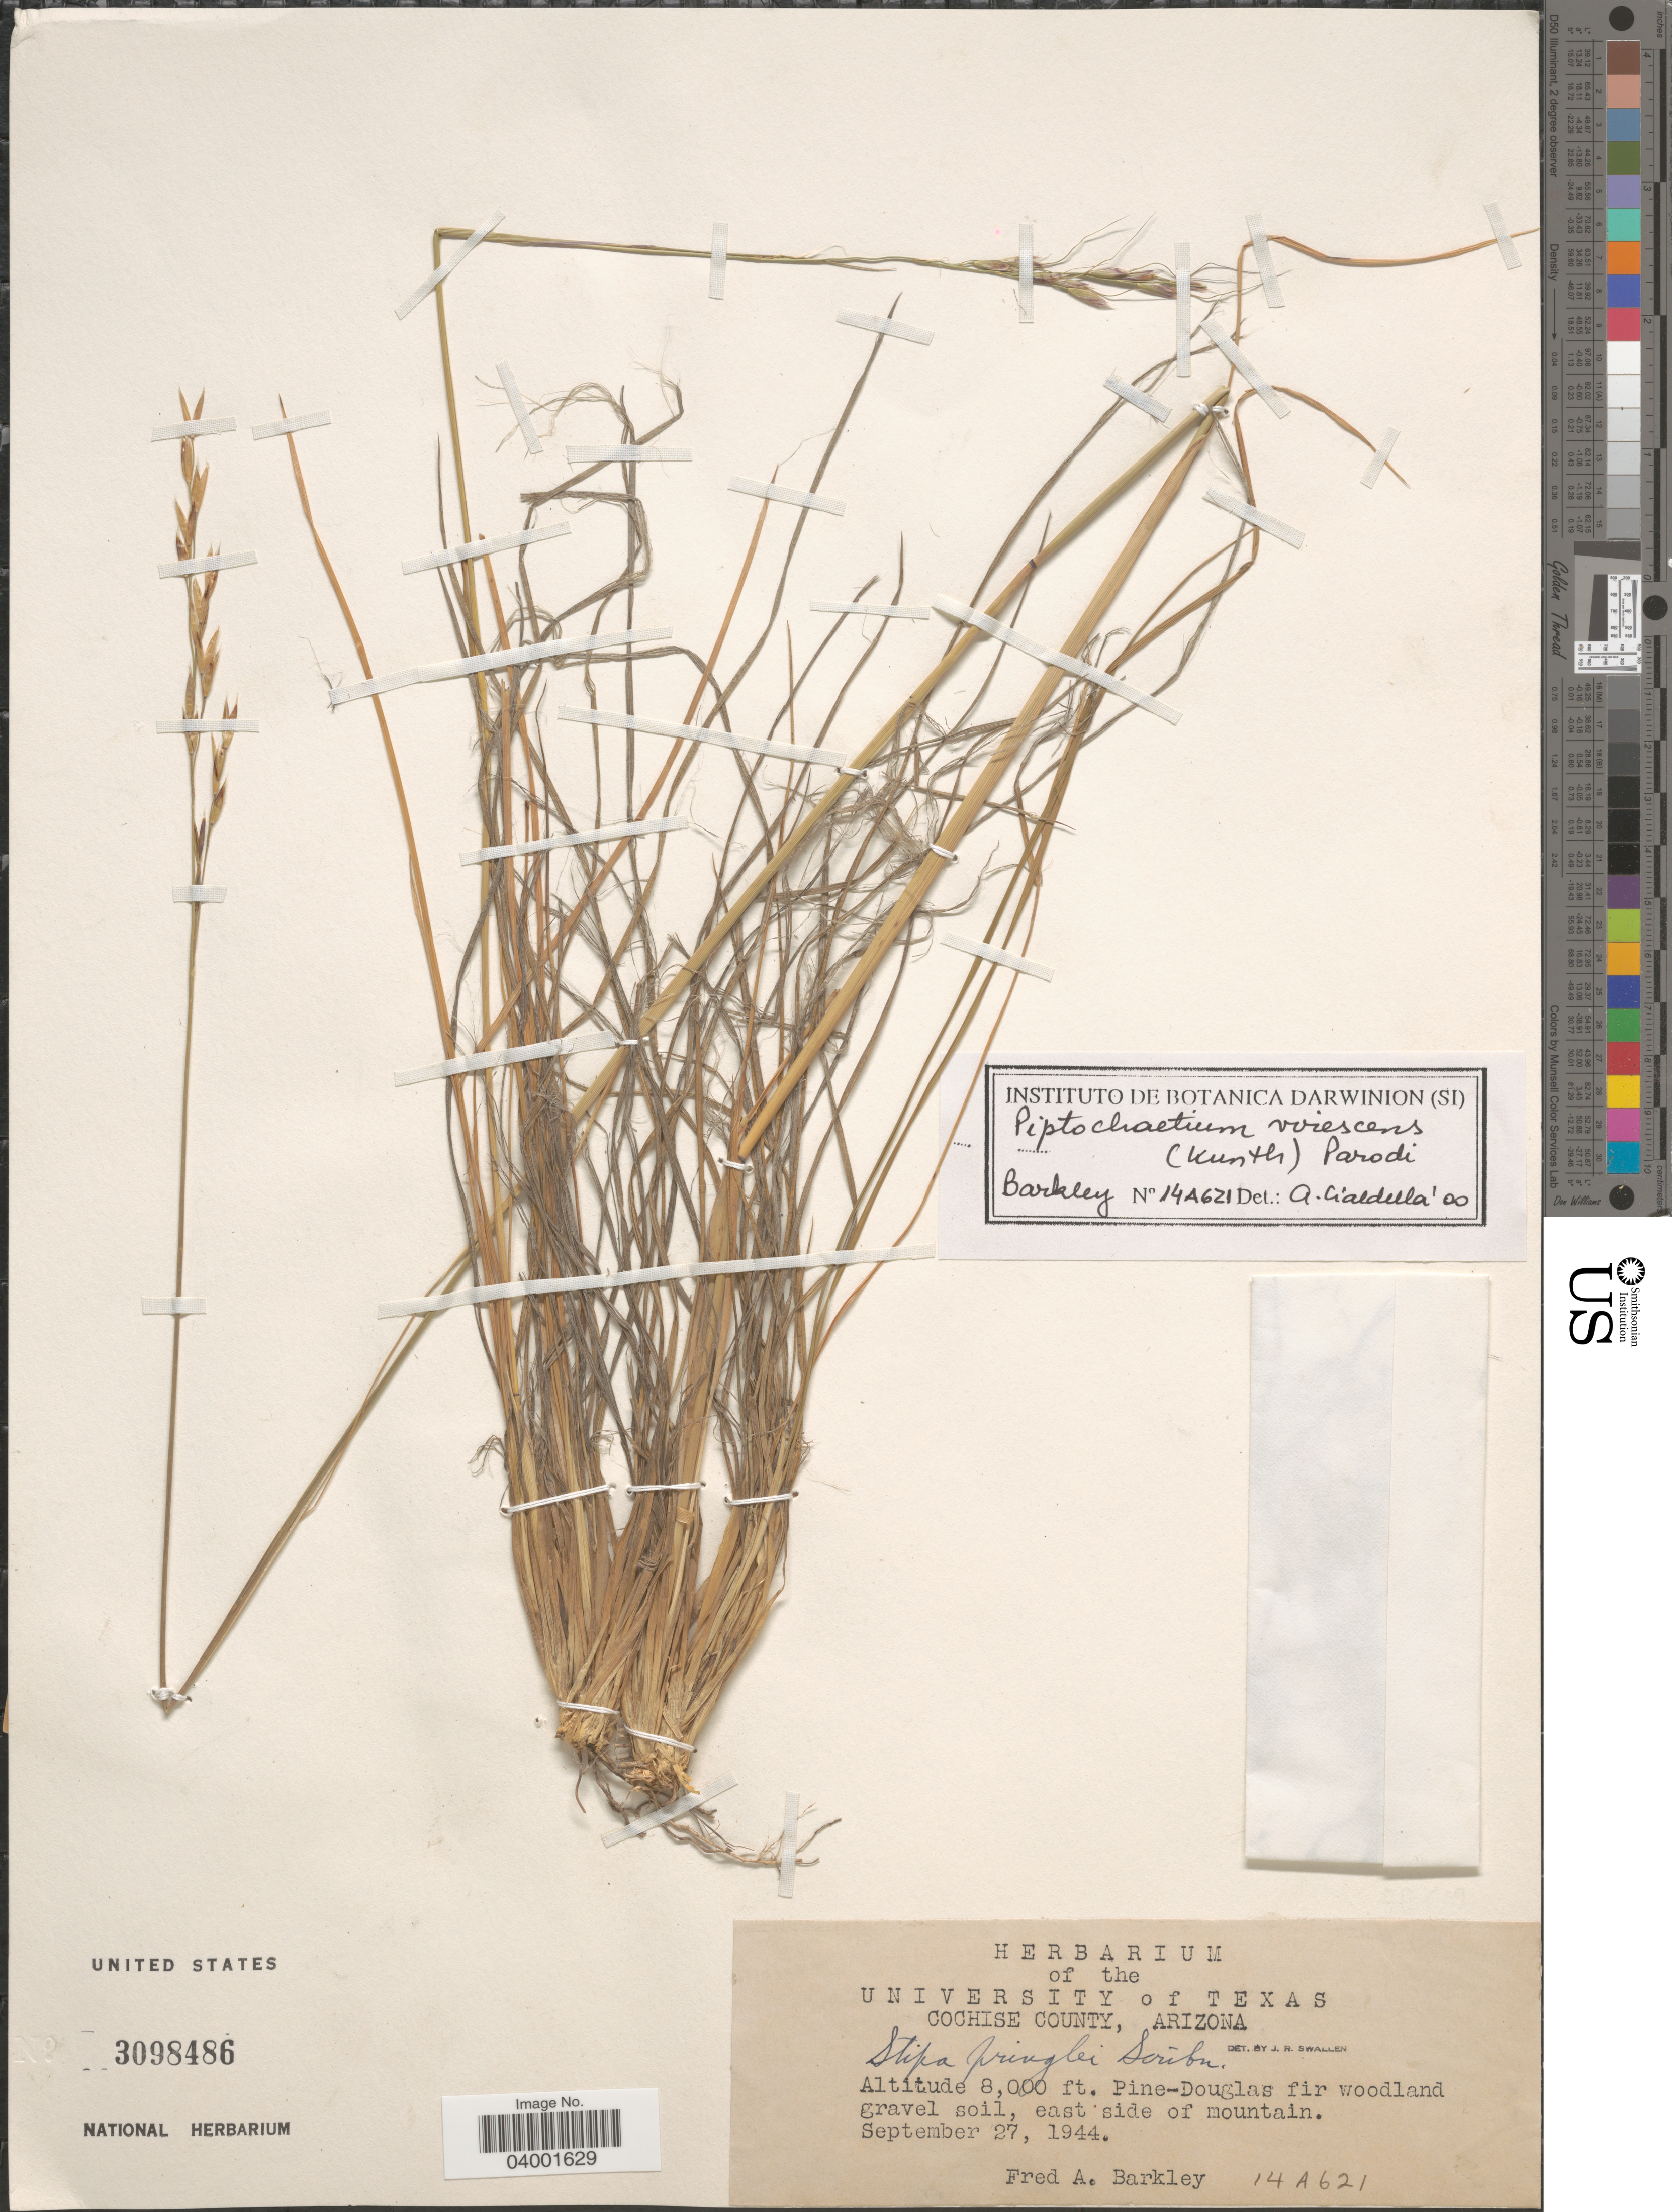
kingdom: Plantae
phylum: Tracheophyta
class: Liliopsida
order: Poales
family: Poaceae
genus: Piptochaetium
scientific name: Piptochaetium virescens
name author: (Kunth) Parodi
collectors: F. A. Barkley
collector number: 14A621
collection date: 1944-09-27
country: United States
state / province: Arizona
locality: Coochise County. Pine-Douglas fir woodland gravel soil, east side of mountain.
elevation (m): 2438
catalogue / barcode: US 3098486